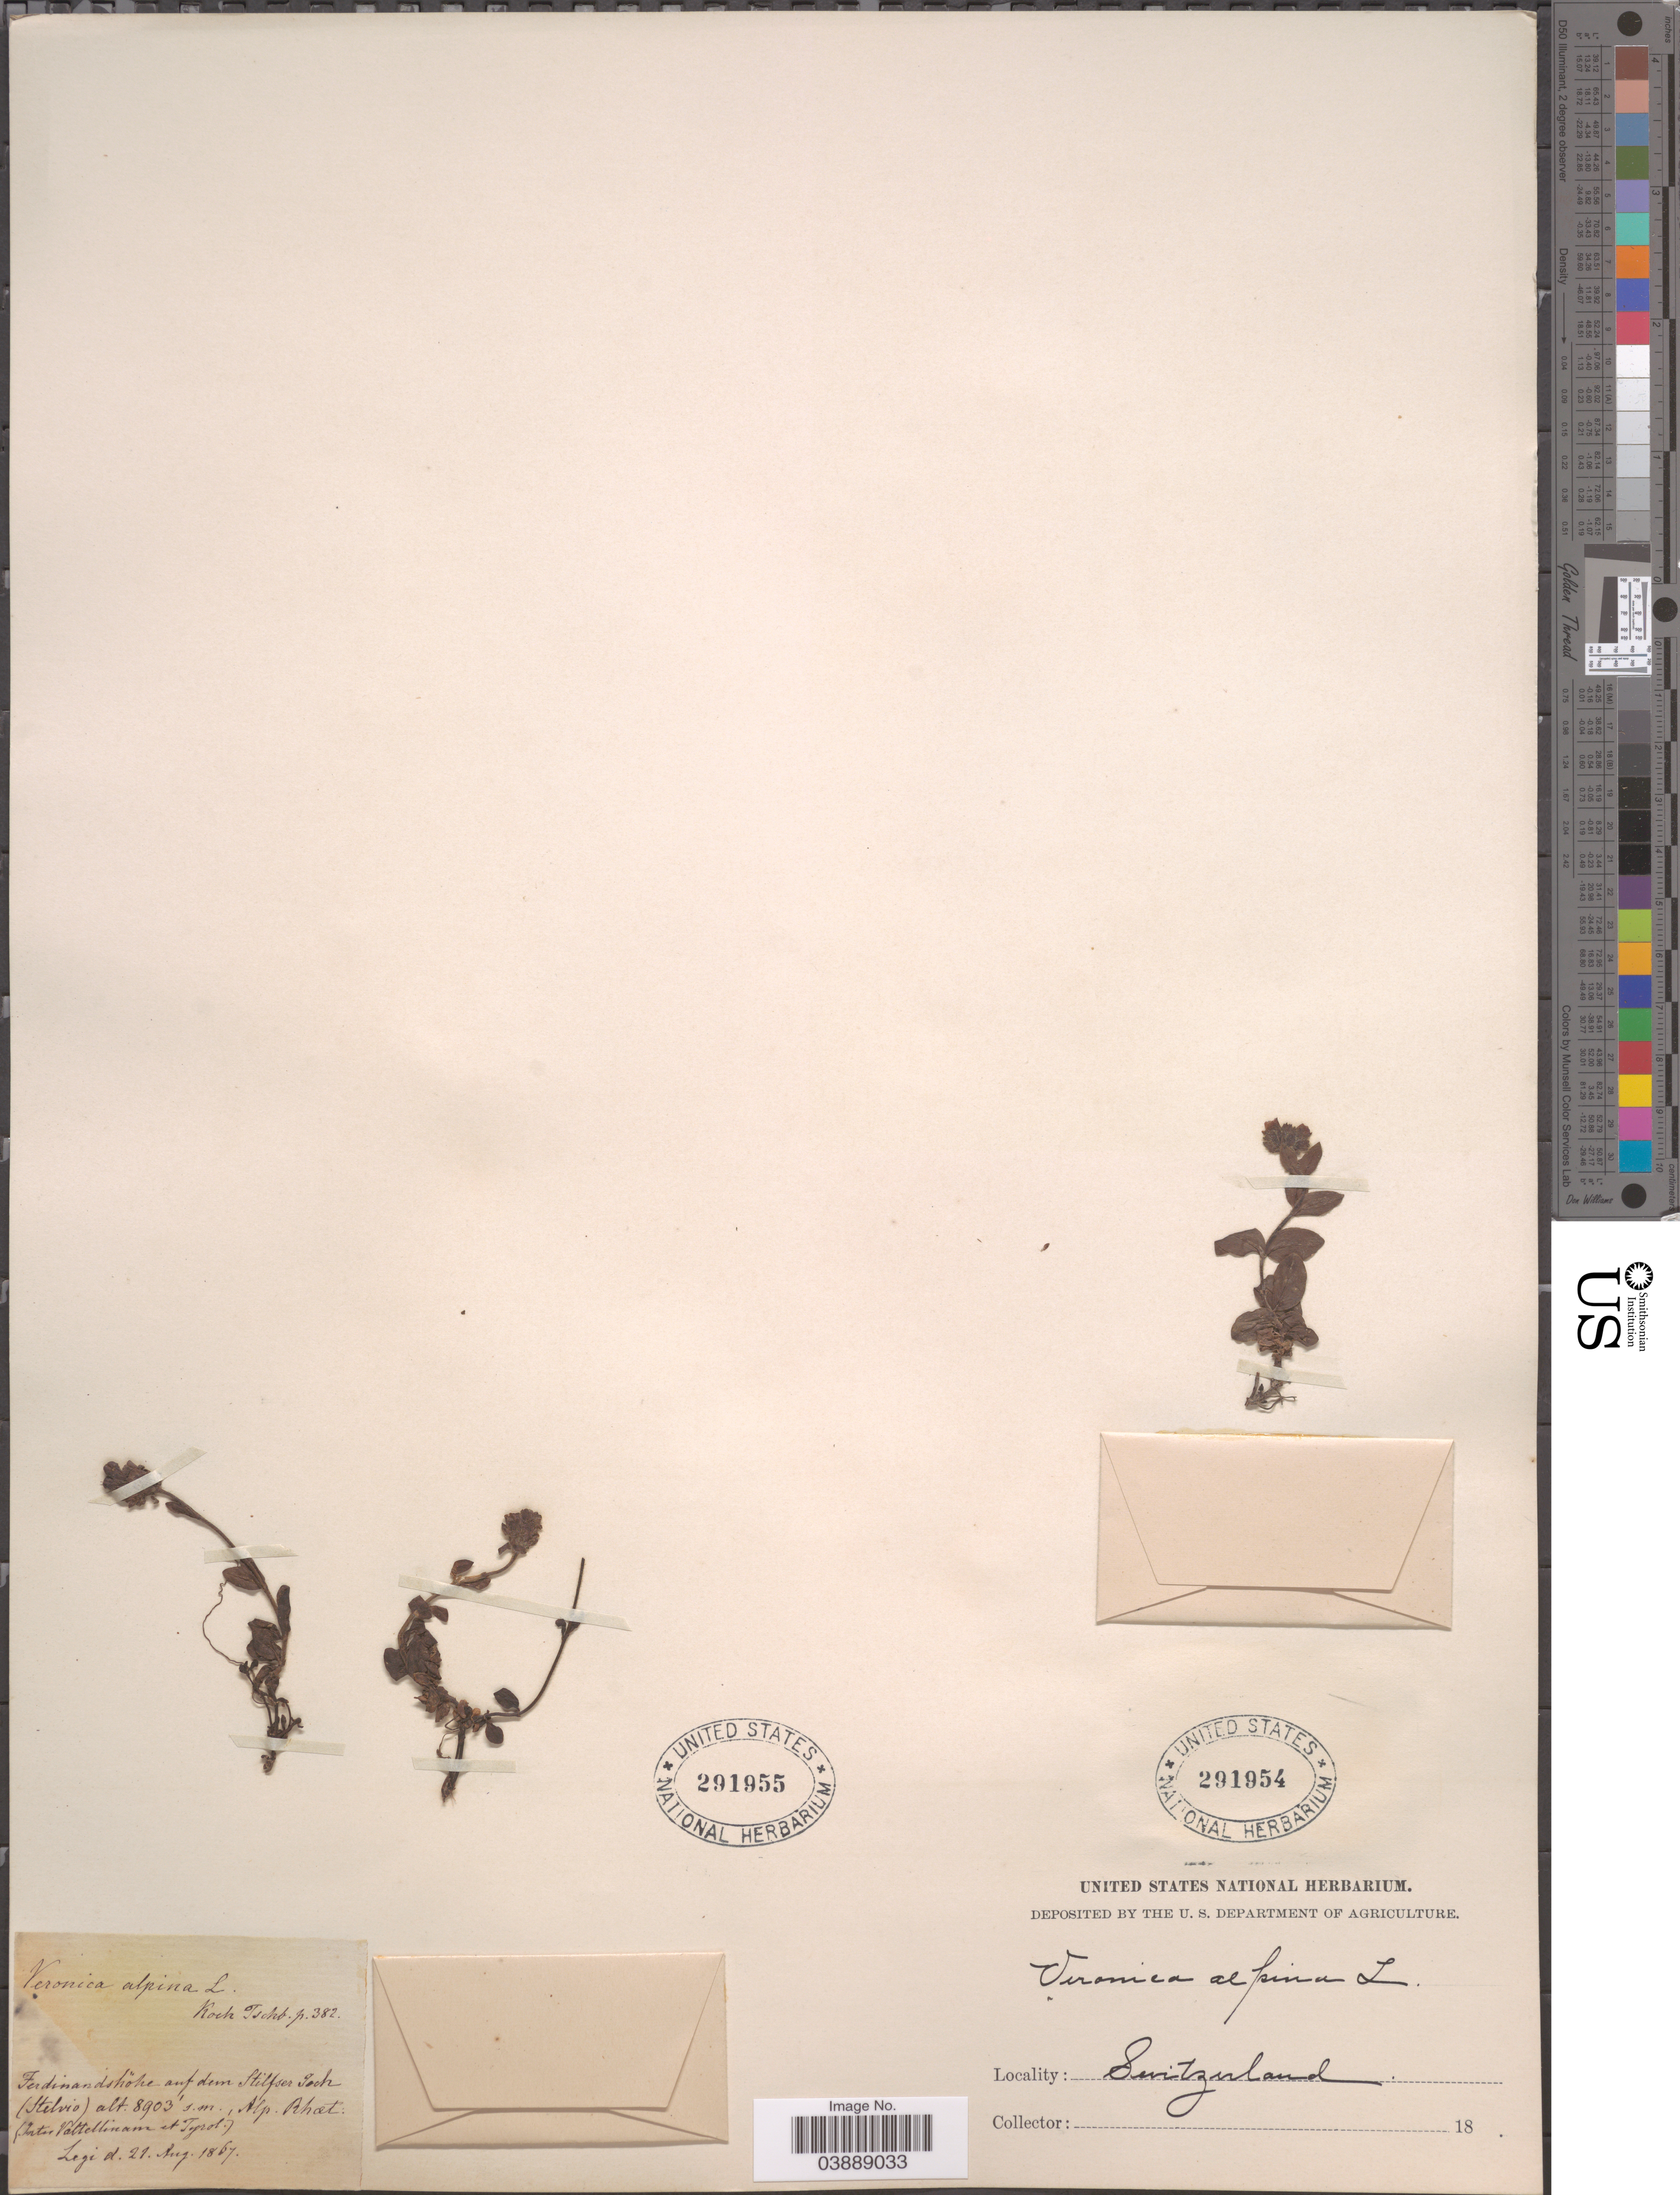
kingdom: Plantae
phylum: Tracheophyta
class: Magnoliopsida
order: Lamiales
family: Plantaginaceae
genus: Veronica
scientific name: Veronica alpina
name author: L.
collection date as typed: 18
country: Switzerland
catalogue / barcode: US 291954-2